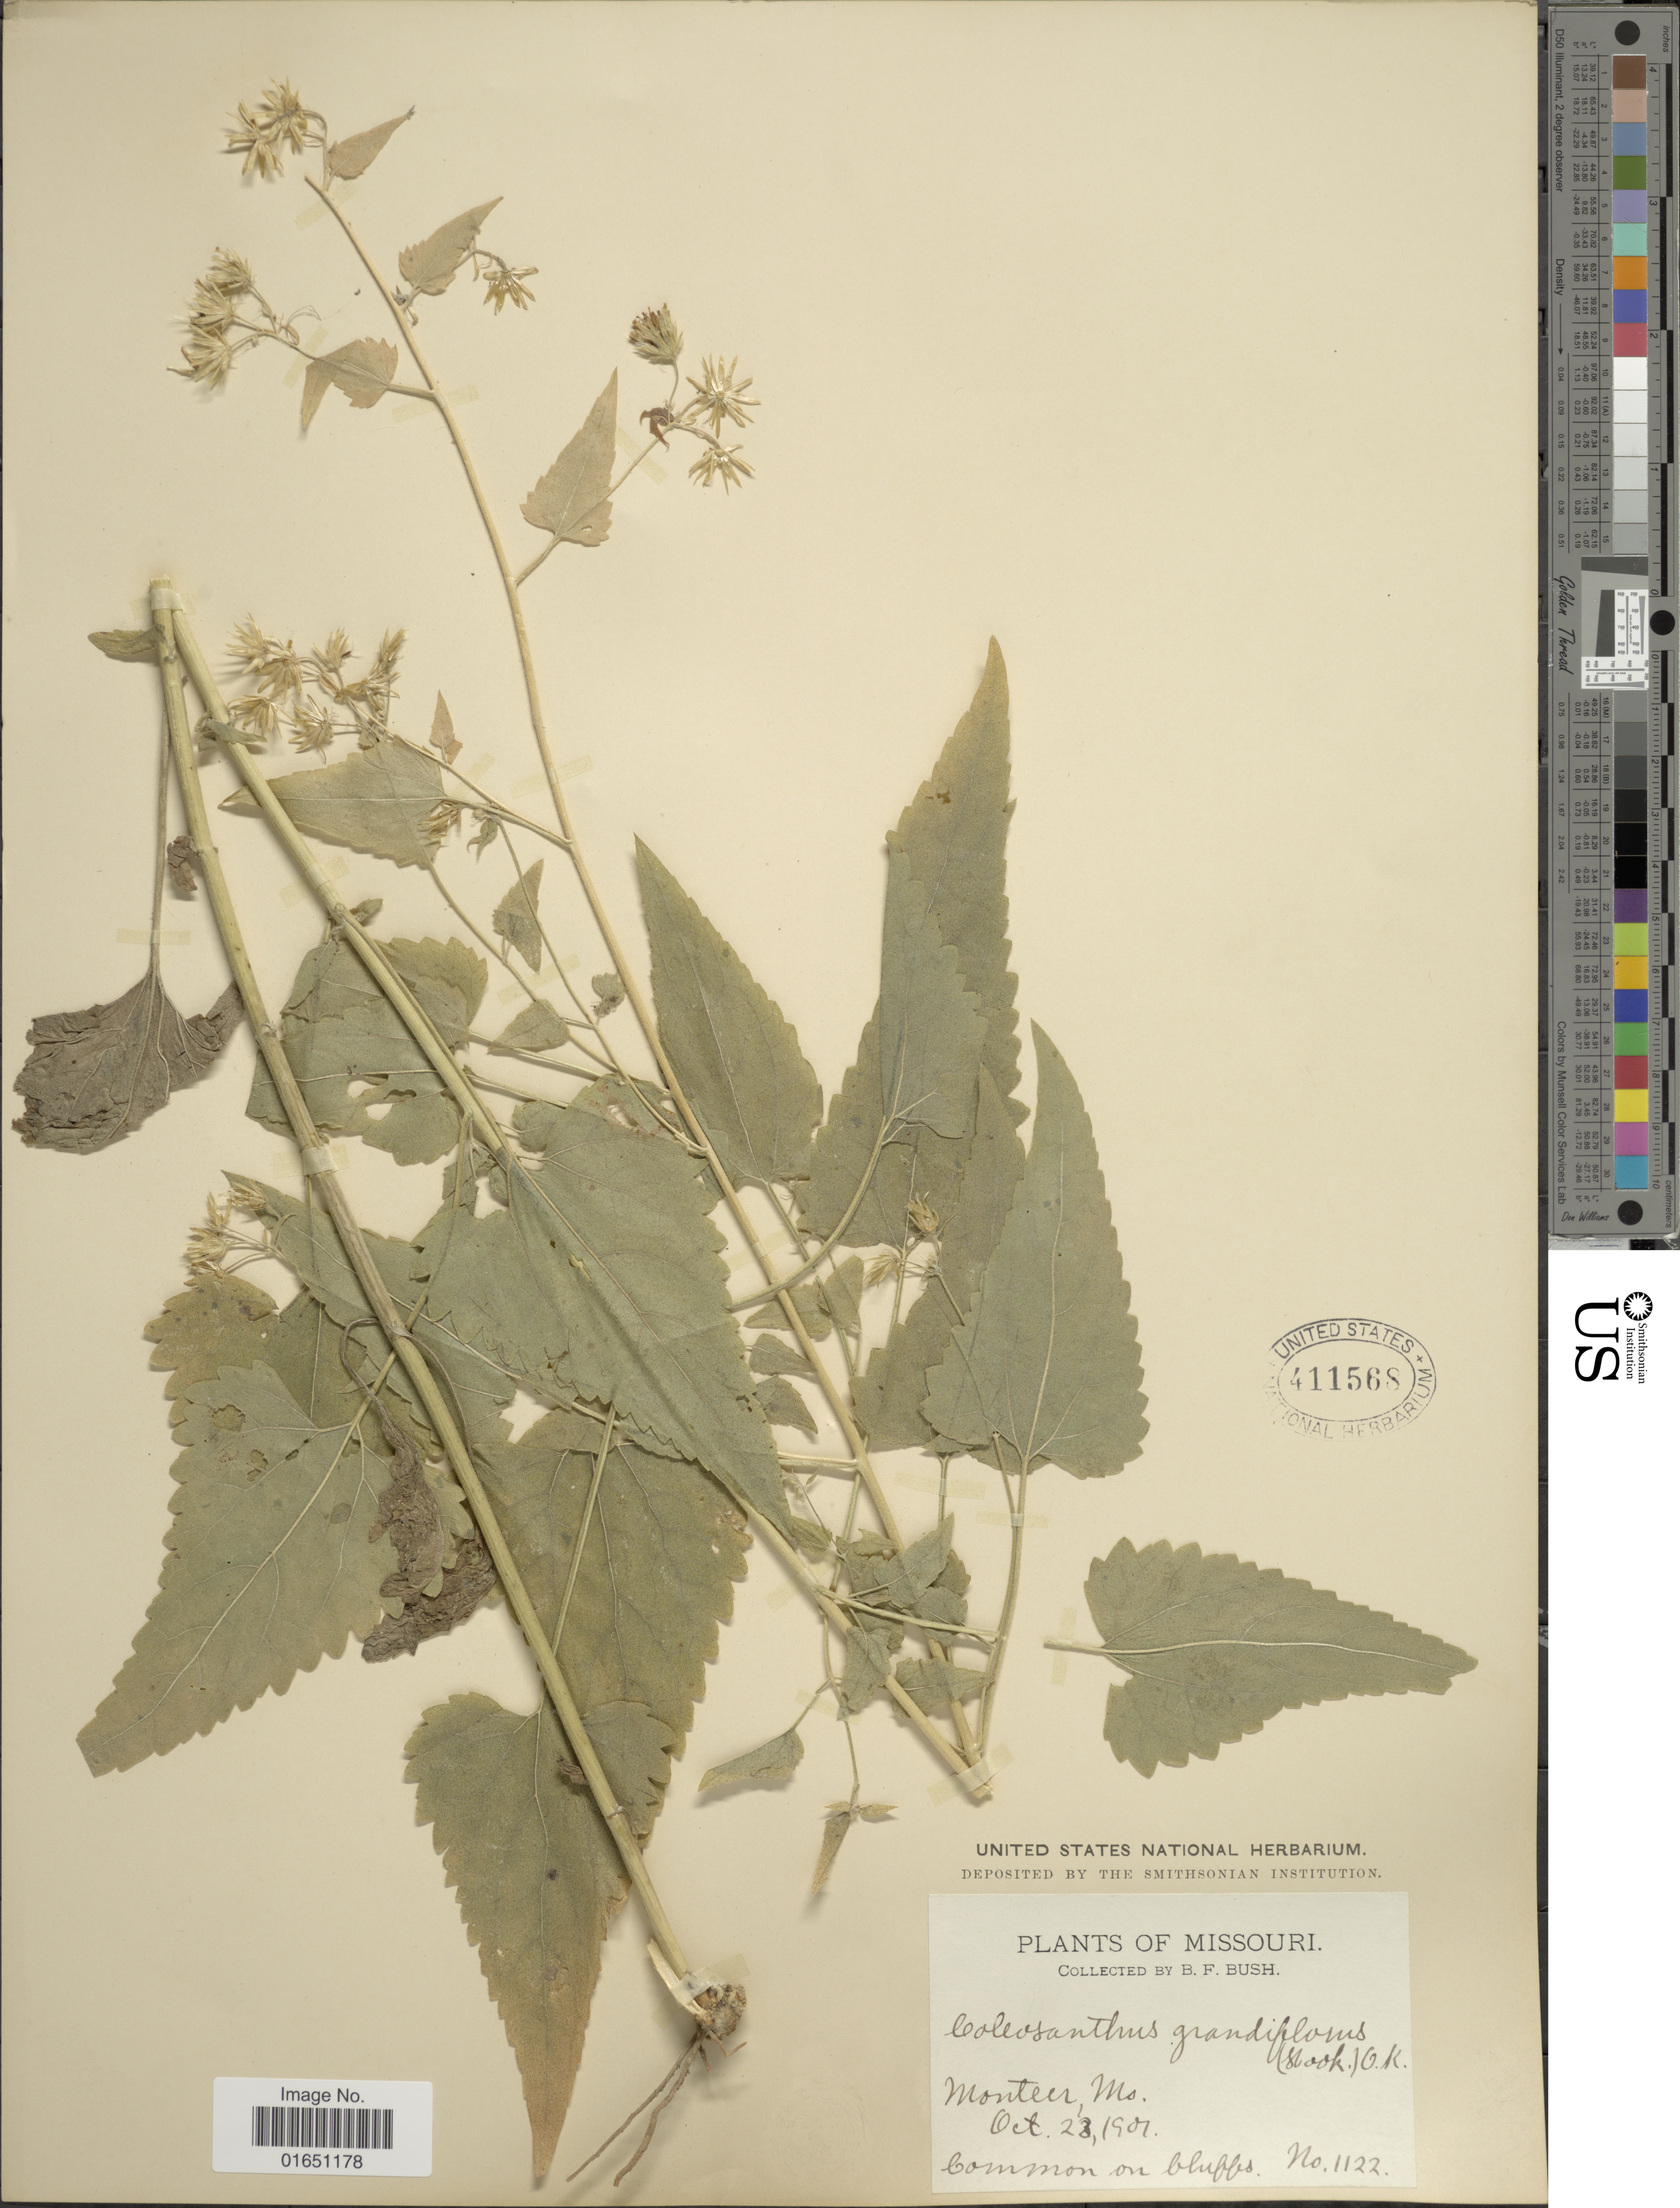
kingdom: Plantae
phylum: Tracheophyta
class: Magnoliopsida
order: Asterales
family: Asteraceae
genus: Brickellia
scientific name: Brickellia grandiflora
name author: (Hook.) Nutt.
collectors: B. F. Bush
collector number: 1122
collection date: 1901-10-28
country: United States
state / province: Missouri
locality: Monteer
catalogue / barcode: US 411568